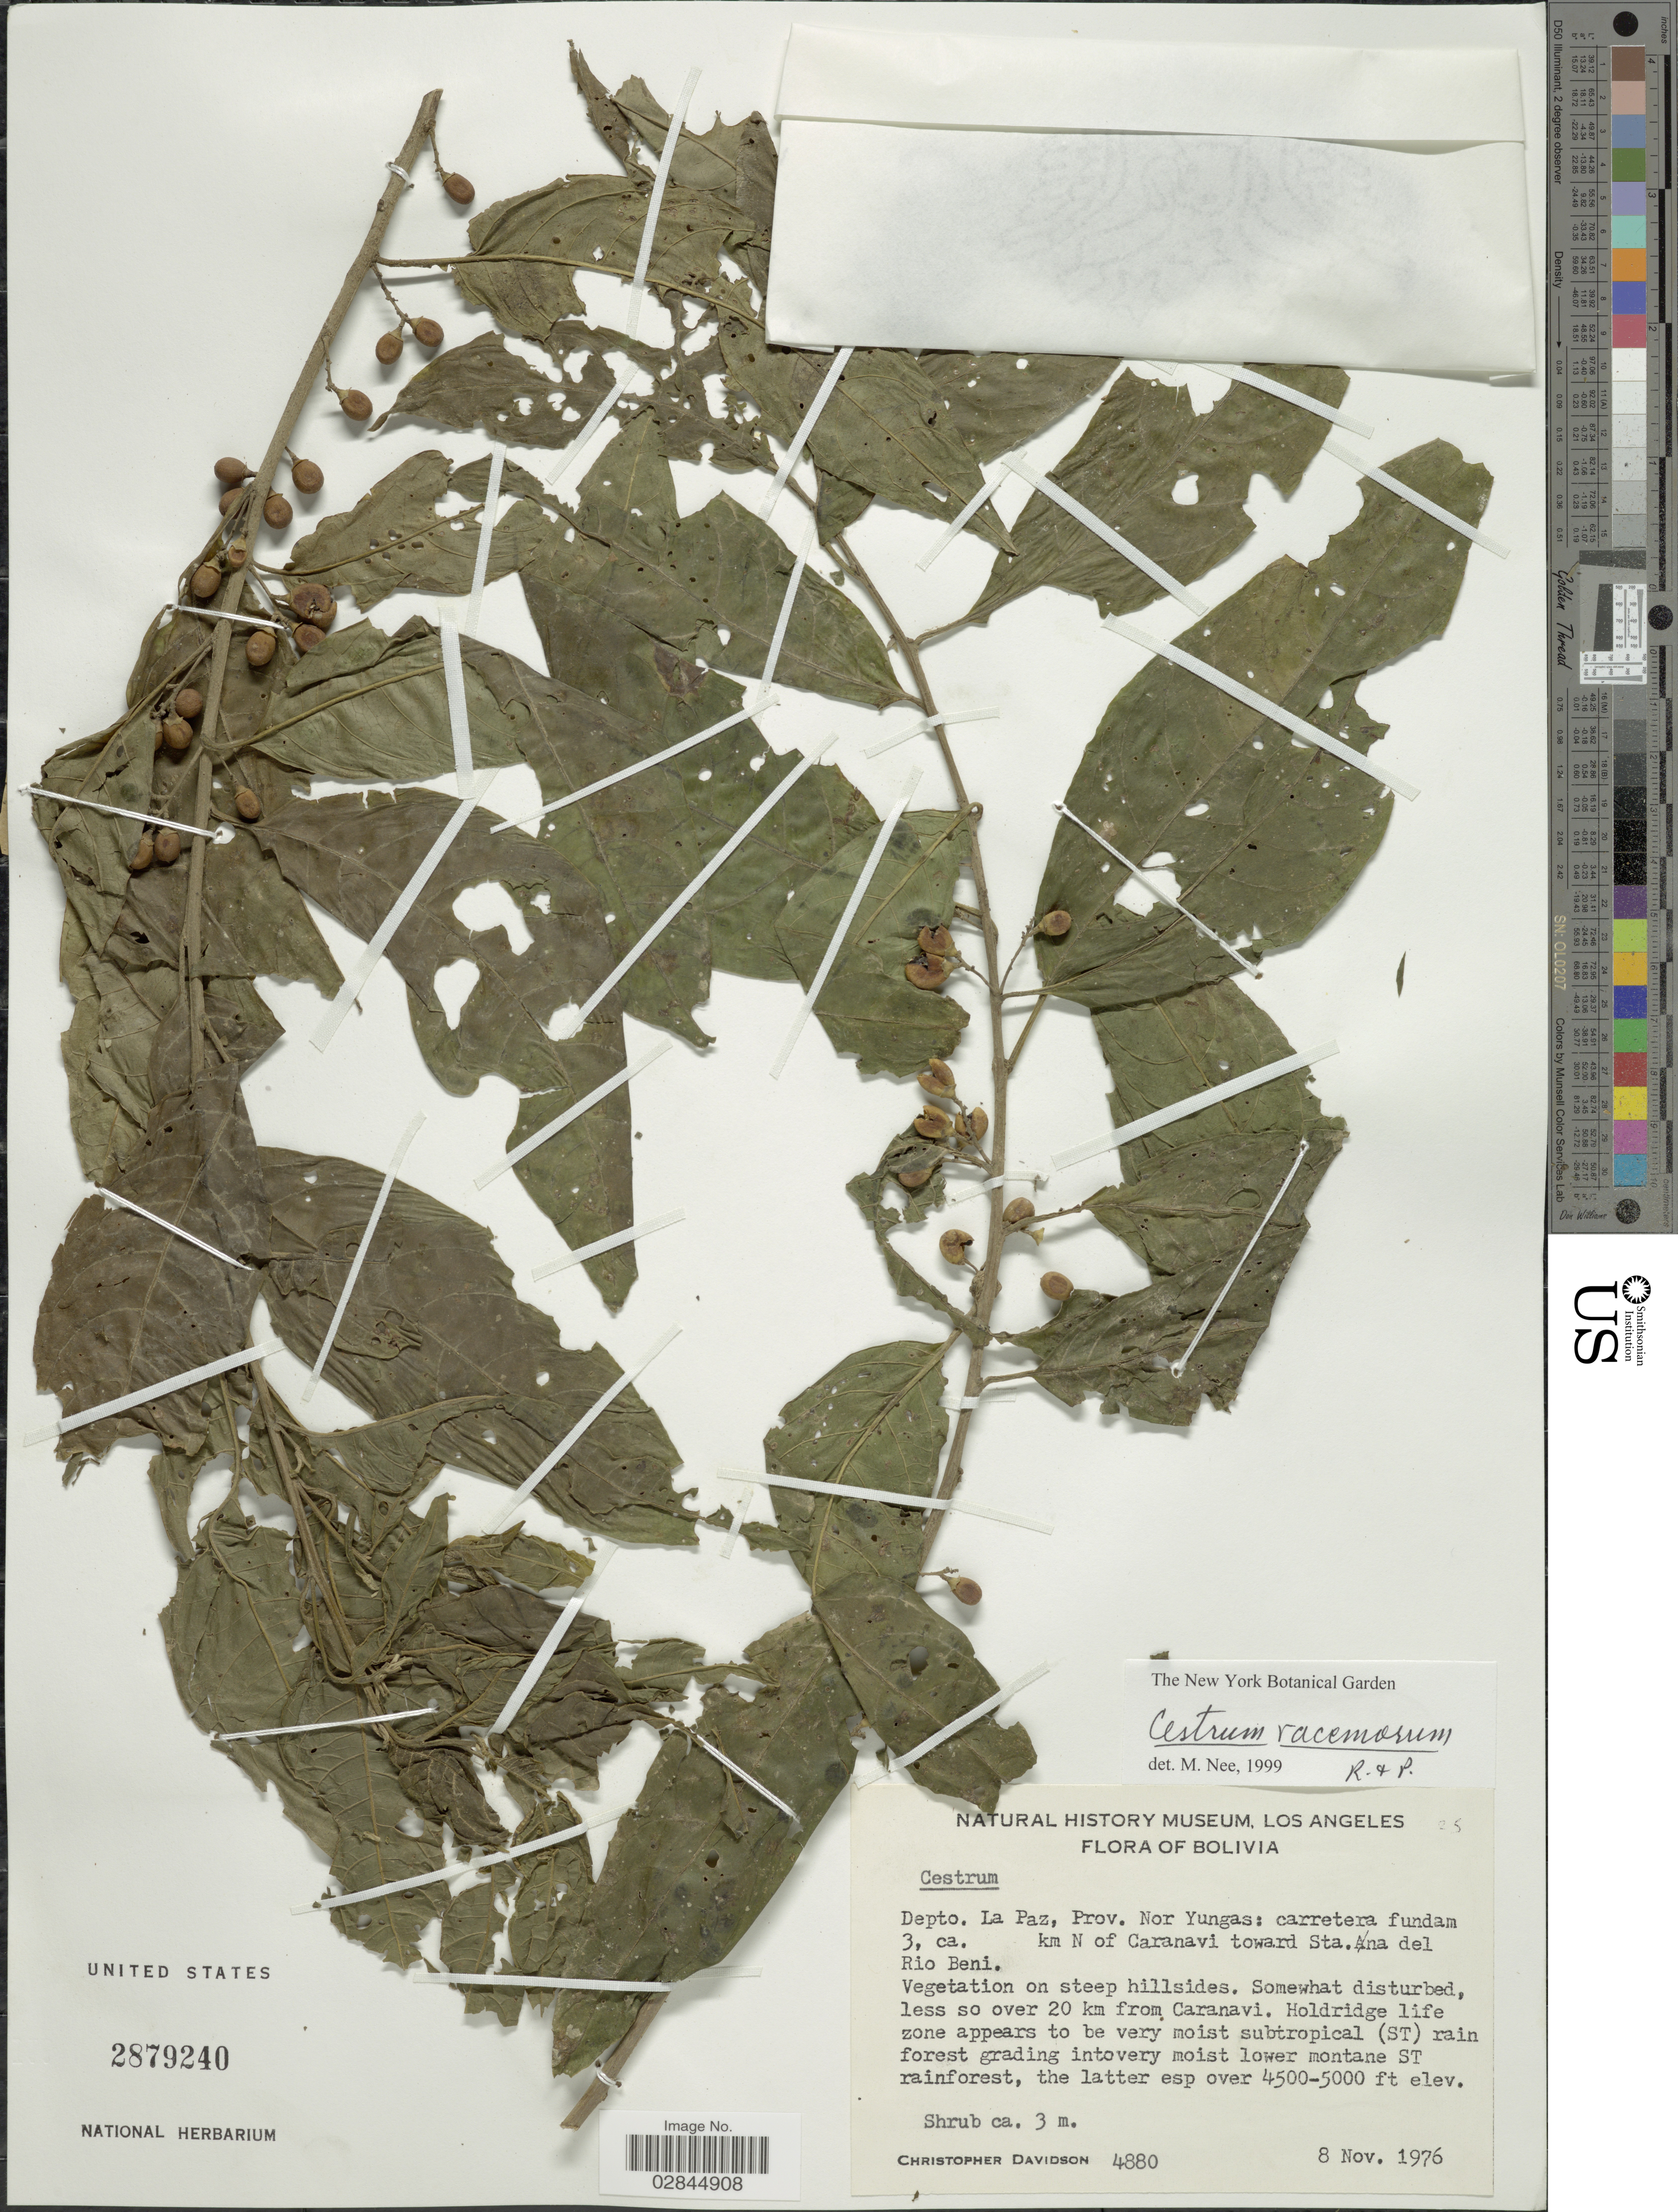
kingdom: Plantae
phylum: Tracheophyta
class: Magnoliopsida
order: Solanales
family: Solanaceae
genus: Cestrum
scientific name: Cestrum racemosum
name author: Ruiz & Pav.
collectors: C. Davidson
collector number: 4880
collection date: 1976-11-08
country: Bolivia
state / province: La Paz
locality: Depto. La Paz, Prov. Nor Yungas: carretera fundam 3. ca. km N of Caranavi toward Sta. Ana del Rio Beni. Somewhat disturbed, less so over 20 km from Caranavi.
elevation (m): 1372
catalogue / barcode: US 2879240